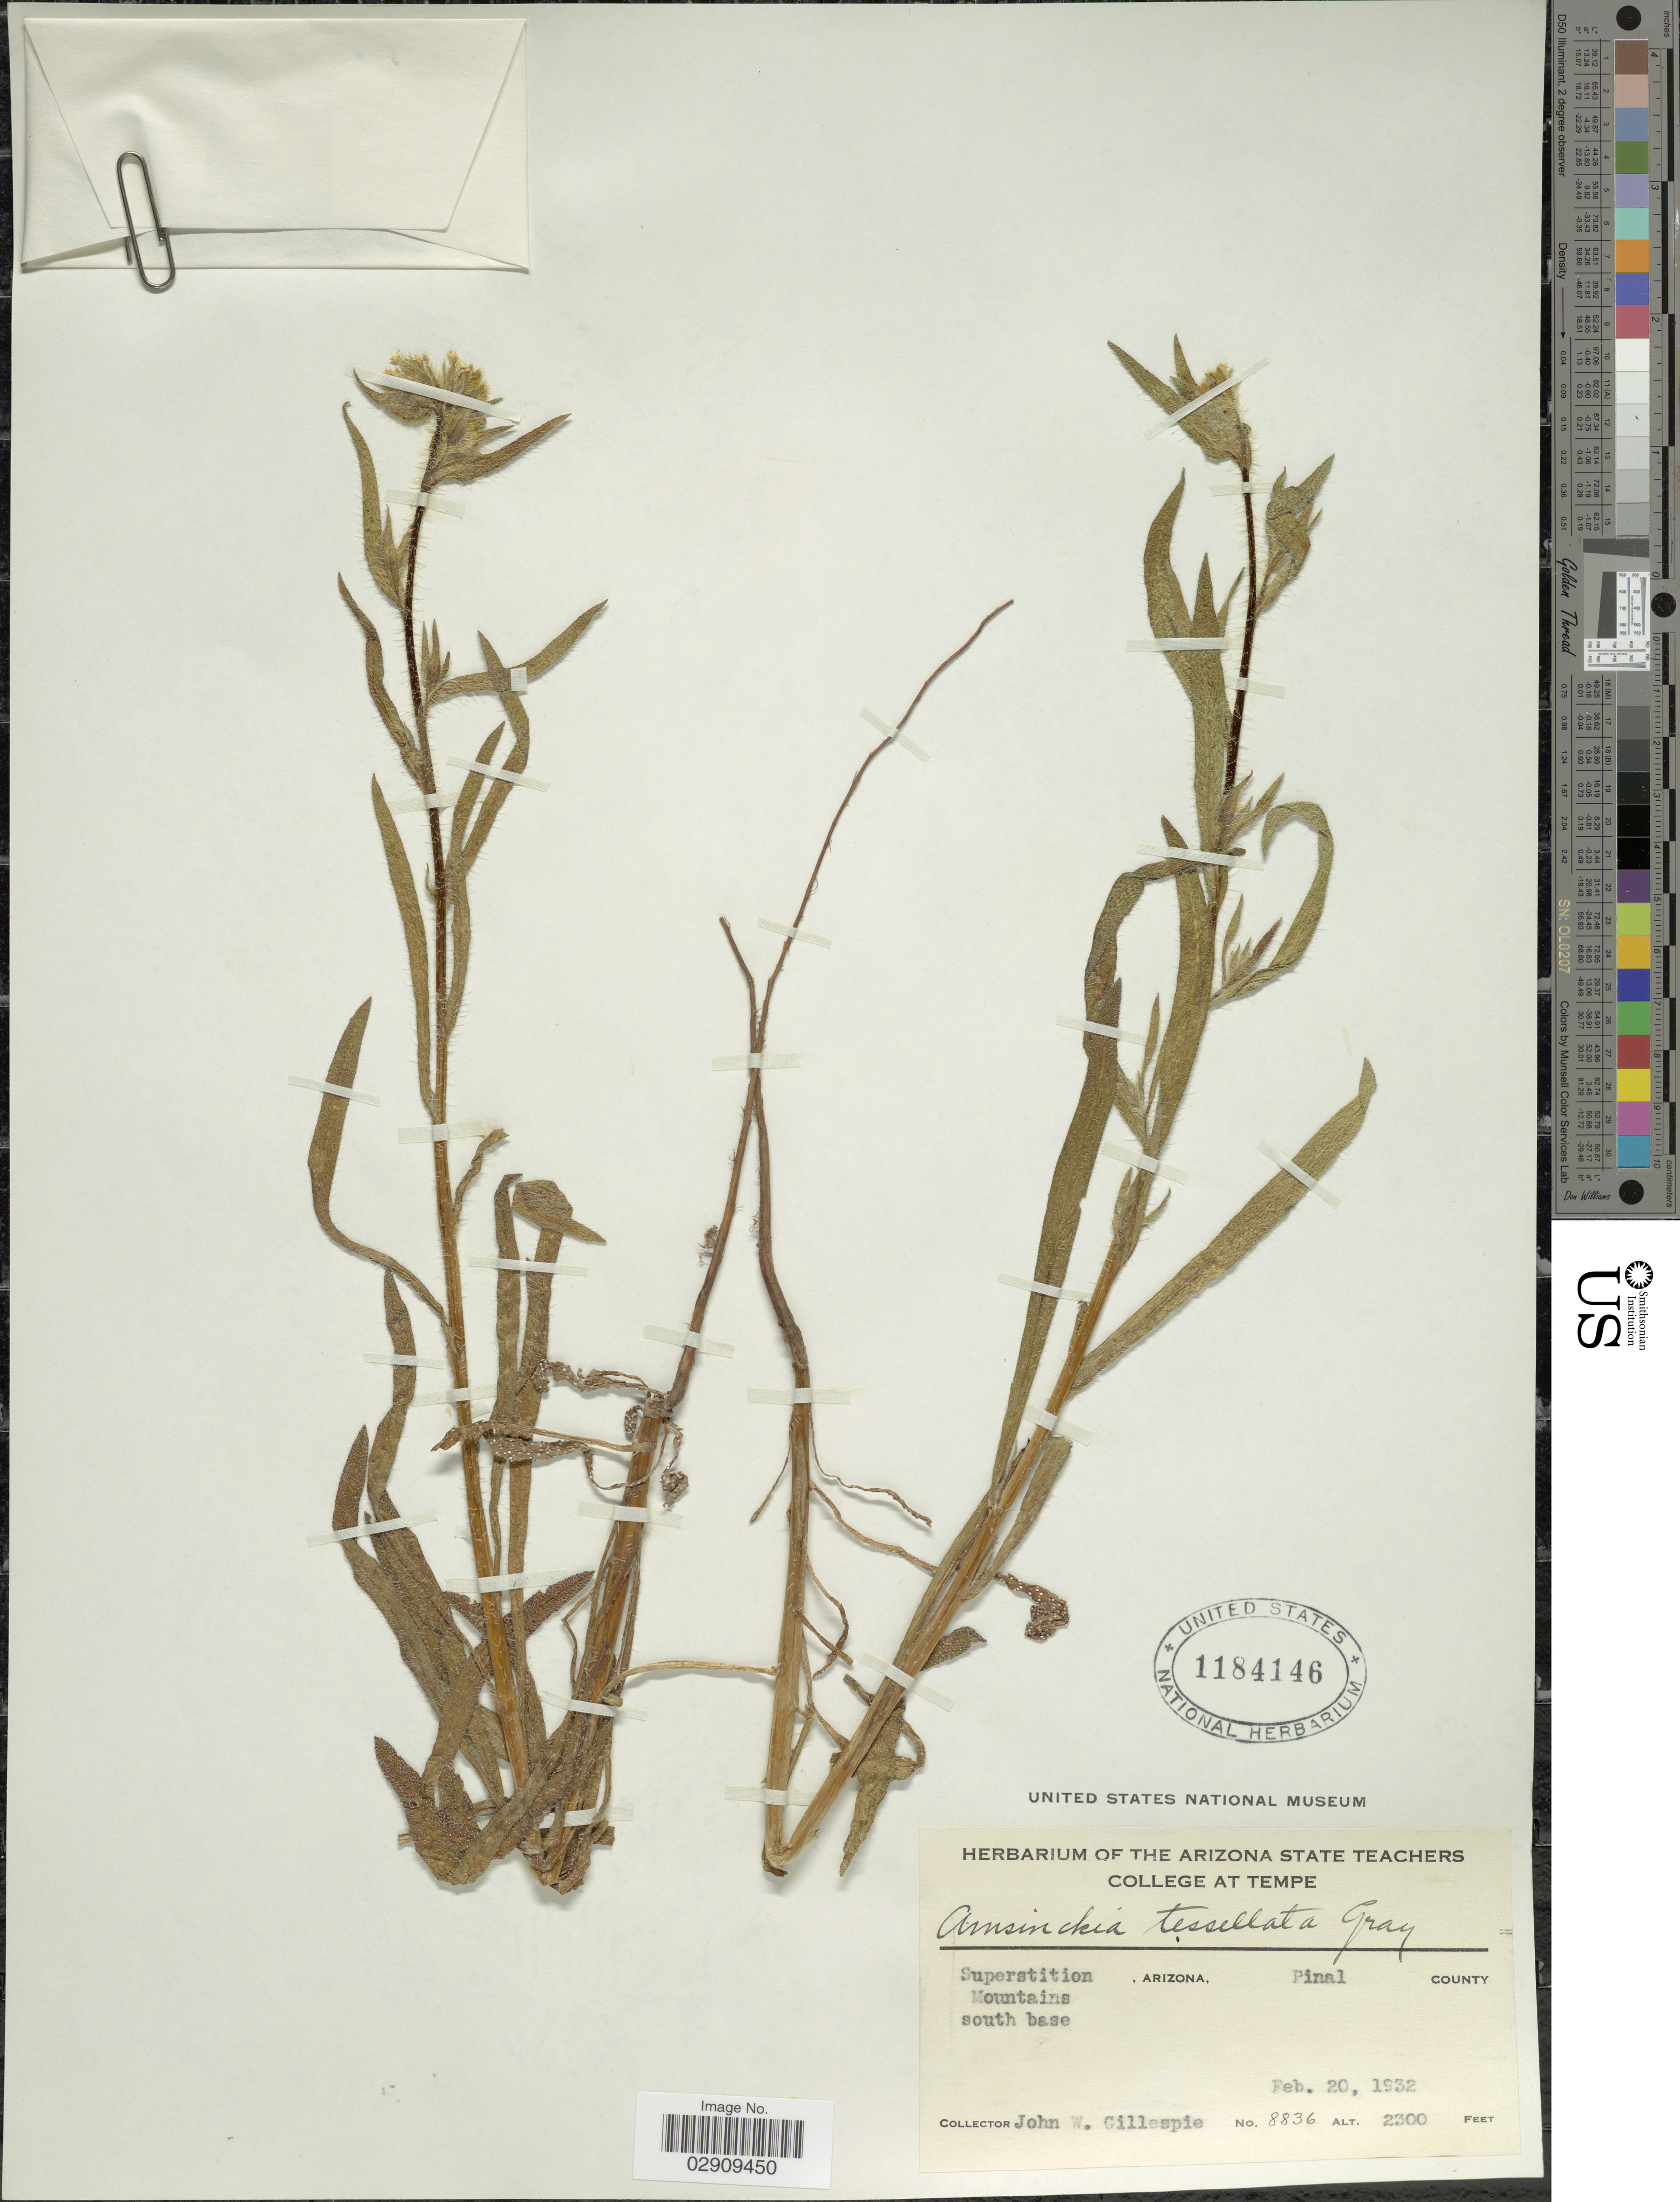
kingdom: Plantae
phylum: Tracheophyta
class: Magnoliopsida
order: Boraginales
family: Boraginaceae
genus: Amsinckia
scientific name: Amsinckia tessellata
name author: A. Gray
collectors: J. W. Gillespie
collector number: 8836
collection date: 1932-02-20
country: United States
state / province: Arizona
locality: Superstition Mountains south base. Pinal County.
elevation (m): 701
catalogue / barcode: US 1184146